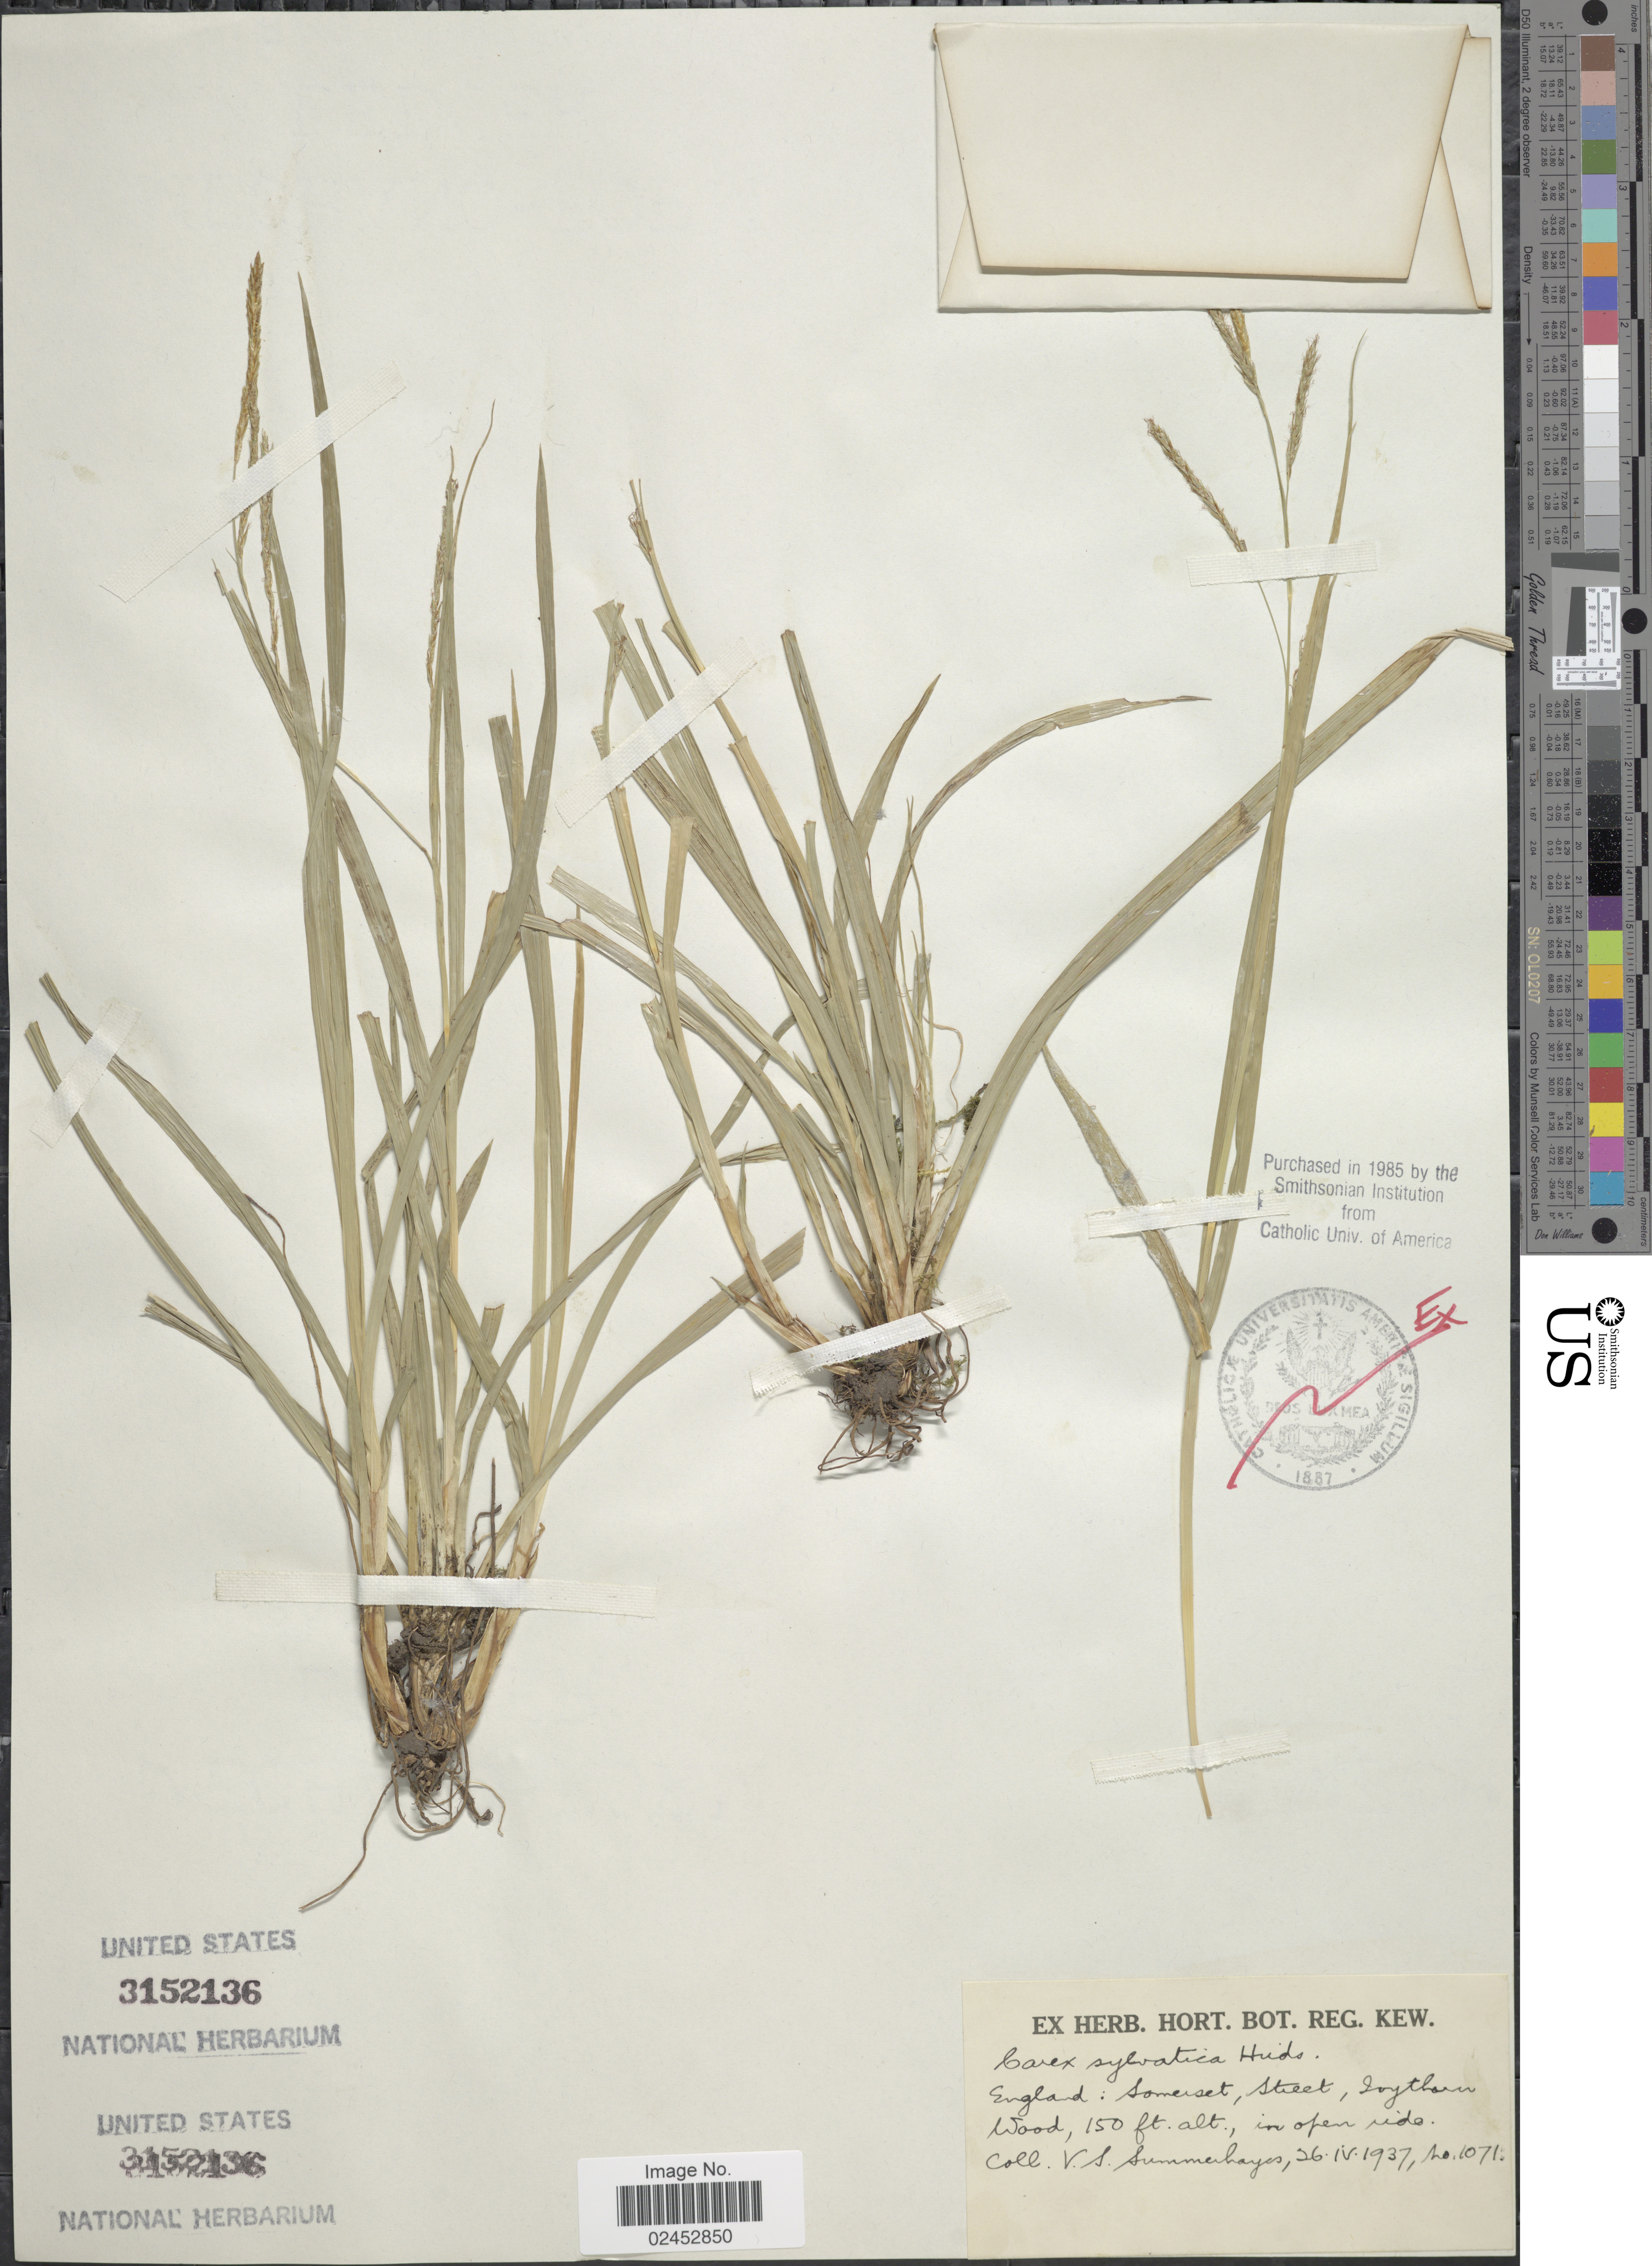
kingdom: Plantae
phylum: Tracheophyta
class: Liliopsida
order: Poales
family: Cyperaceae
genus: Carex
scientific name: Carex sylvatica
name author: Huds.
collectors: V. S. Summerhayes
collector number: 1071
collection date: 1937-04-26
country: United Kingdom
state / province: England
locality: Somerset, street, Zoytham Wood, in open ride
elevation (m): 46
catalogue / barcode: US 3152136